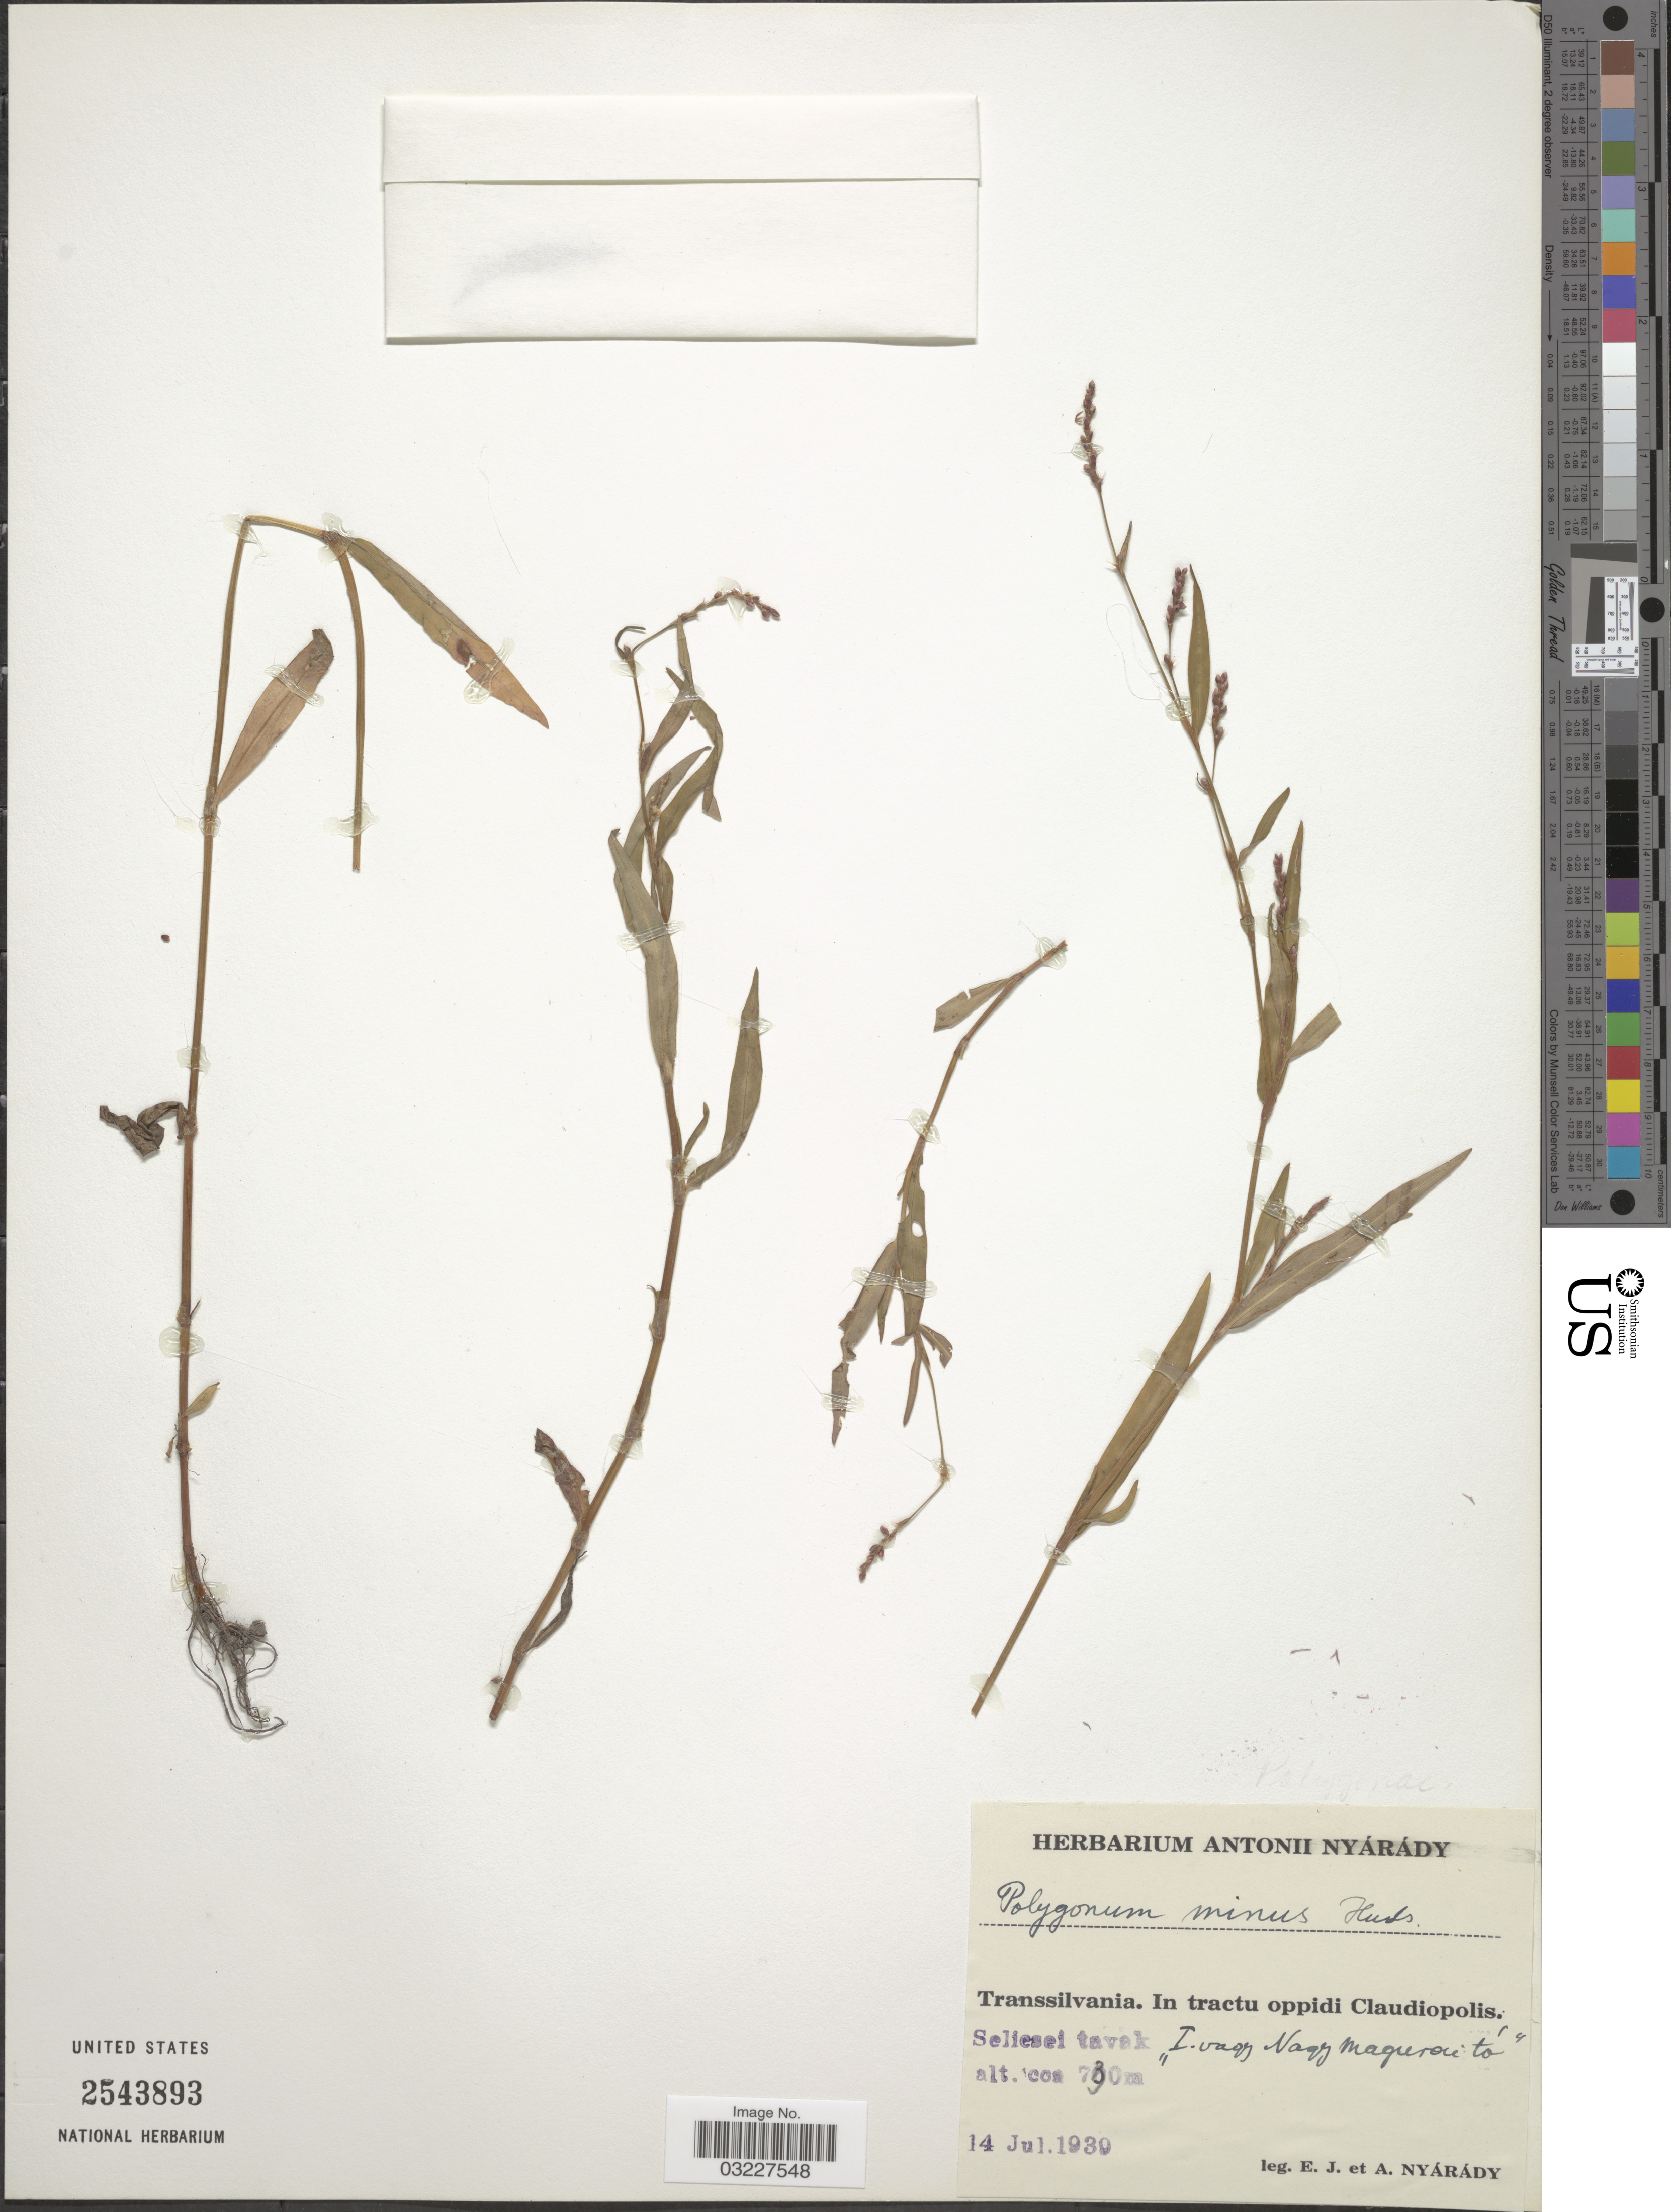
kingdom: Plantae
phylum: Tracheophyta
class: Magnoliopsida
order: Caryophyllales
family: Polygonaceae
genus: Polygonum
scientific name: Polygonum minus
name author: Huds.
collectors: E. Nyárády & A. Nyárády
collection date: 1939-07-14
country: Romania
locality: Transsilvania. In tractu oppidi Claudiopolis. Seliesei tavak. " I. vaqi Nagy Magierai to". [interpreted]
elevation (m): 730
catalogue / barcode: US 2543893